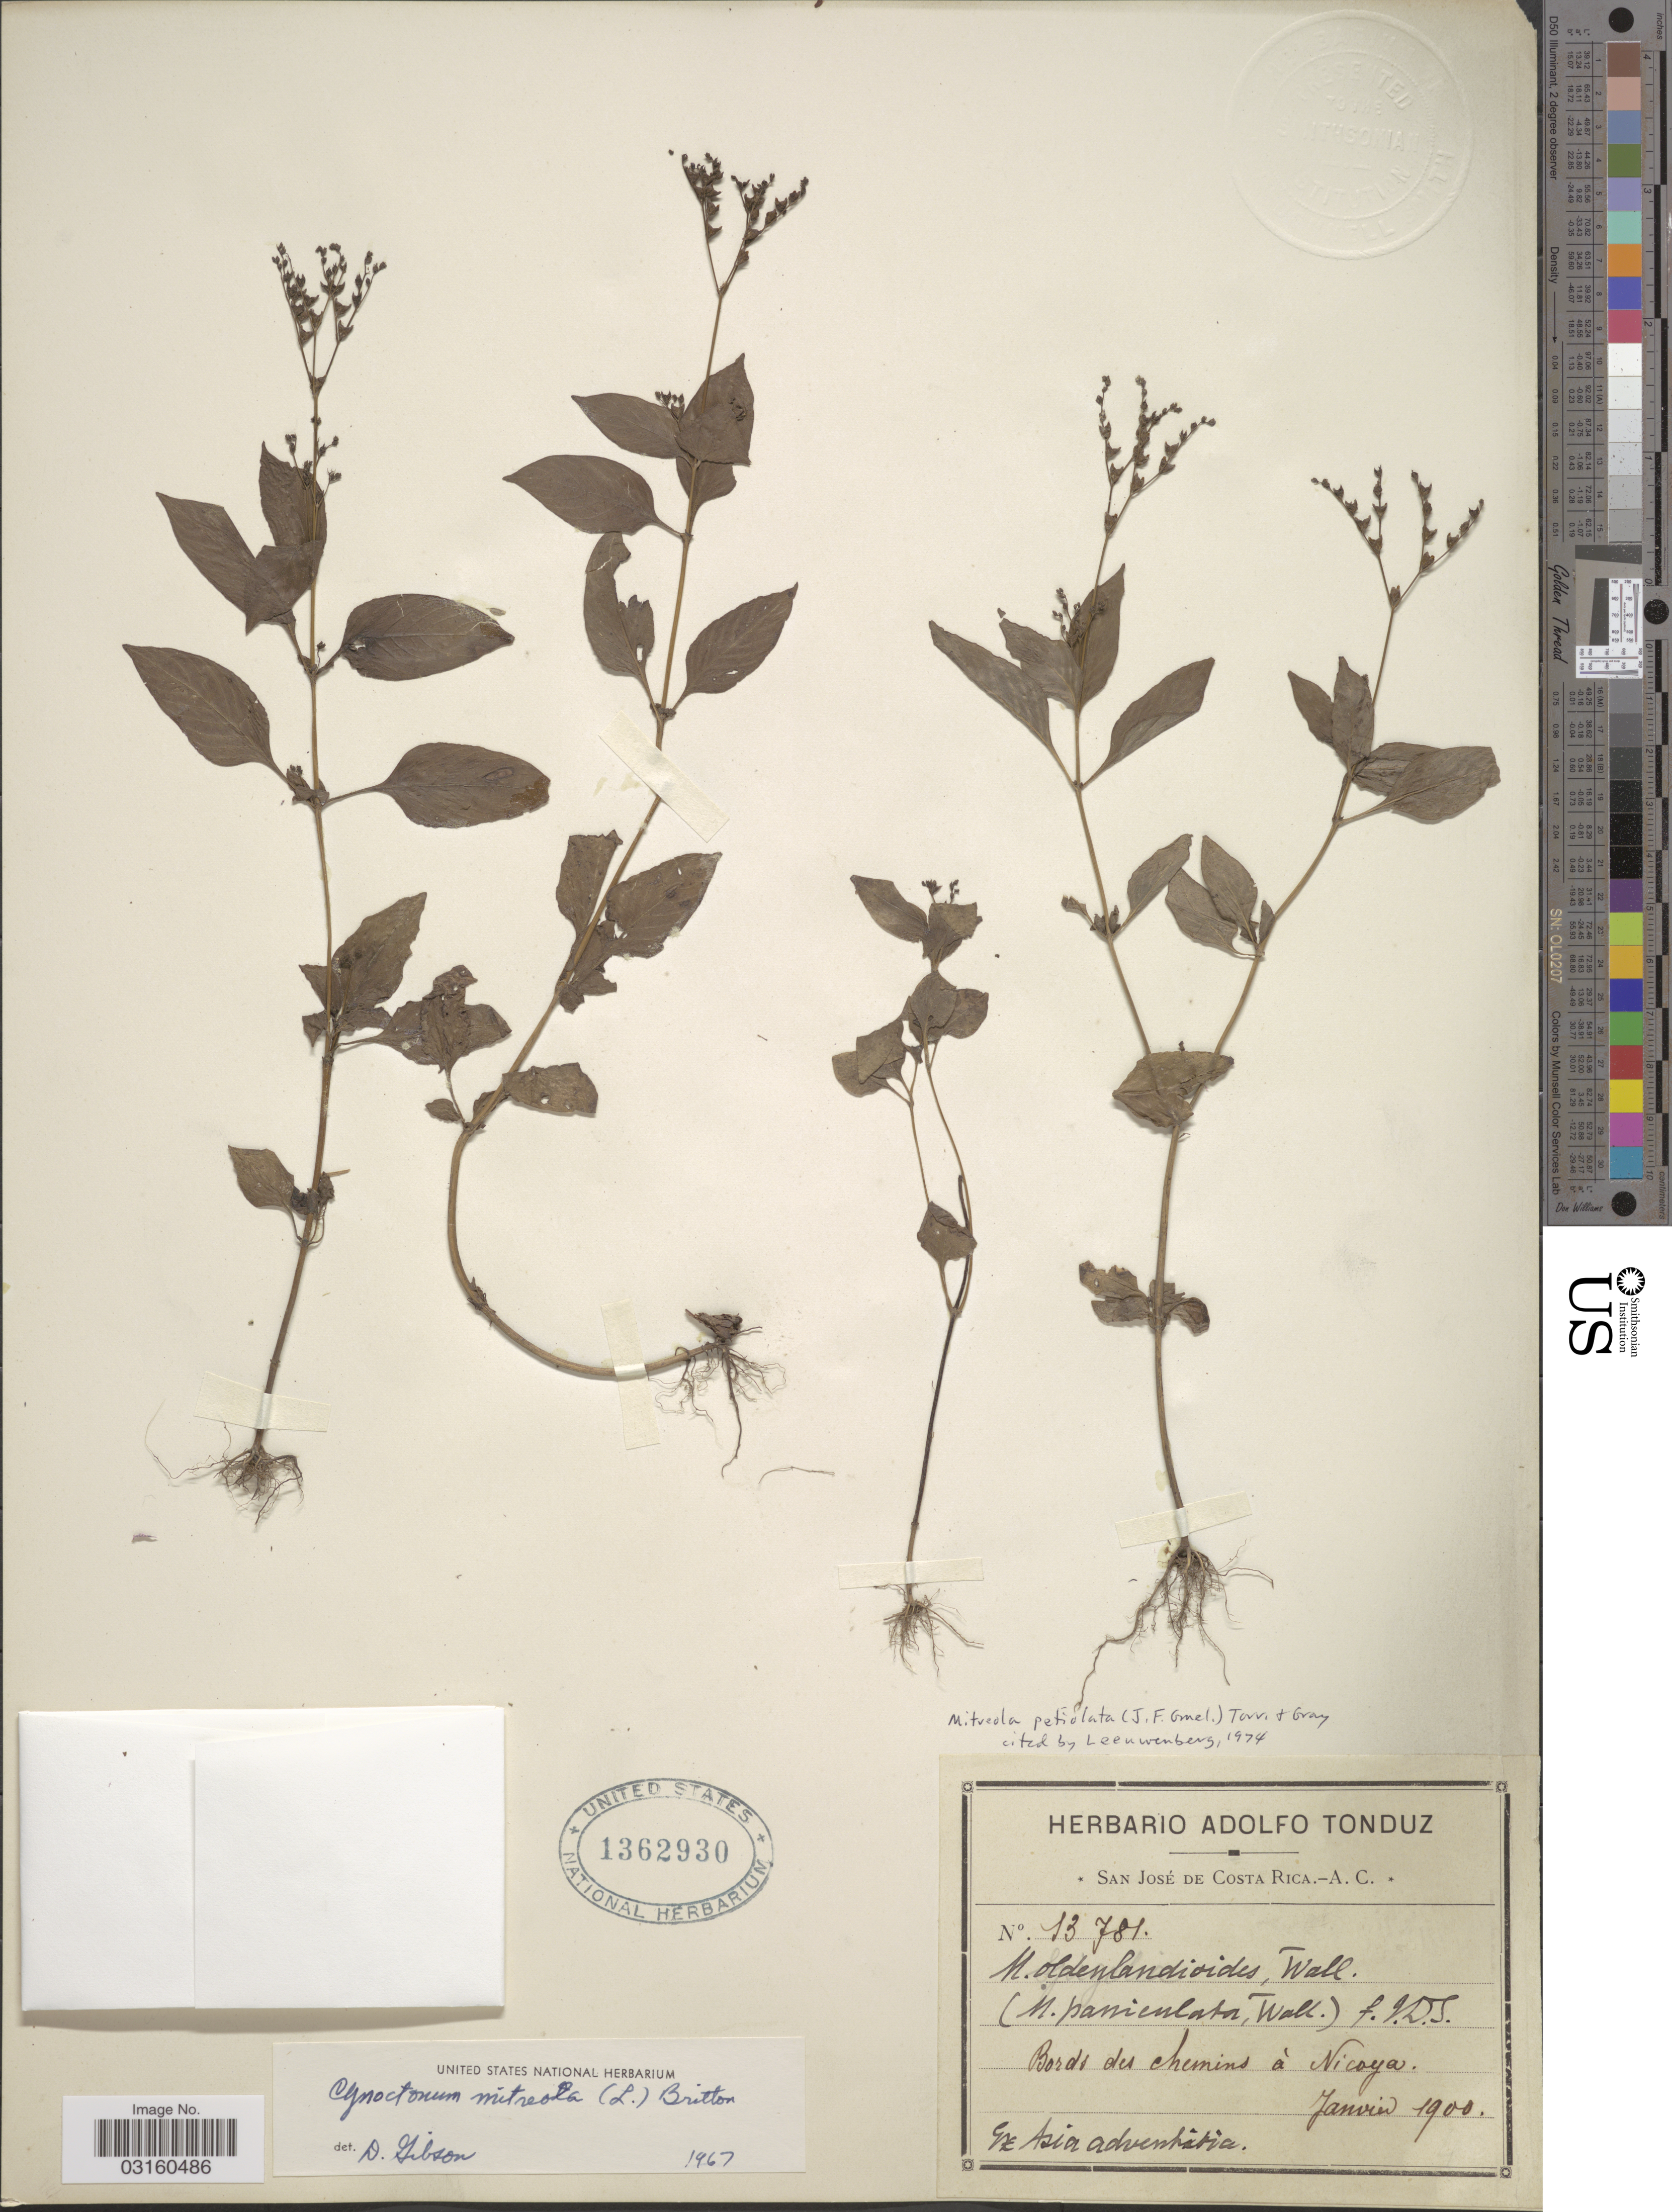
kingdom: Plantae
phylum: Tracheophyta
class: Magnoliopsida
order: Gentianales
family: Loganiaceae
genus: Mitreola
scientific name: Mitreola petiolata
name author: (J.F. Gmel.) Torr. & A. Gray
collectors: ex Herb. Adolfo Tonduz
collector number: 13781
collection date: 1900-01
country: Costa Rica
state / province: San José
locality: Bords du chemins à Nicoya.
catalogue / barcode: US 1362930